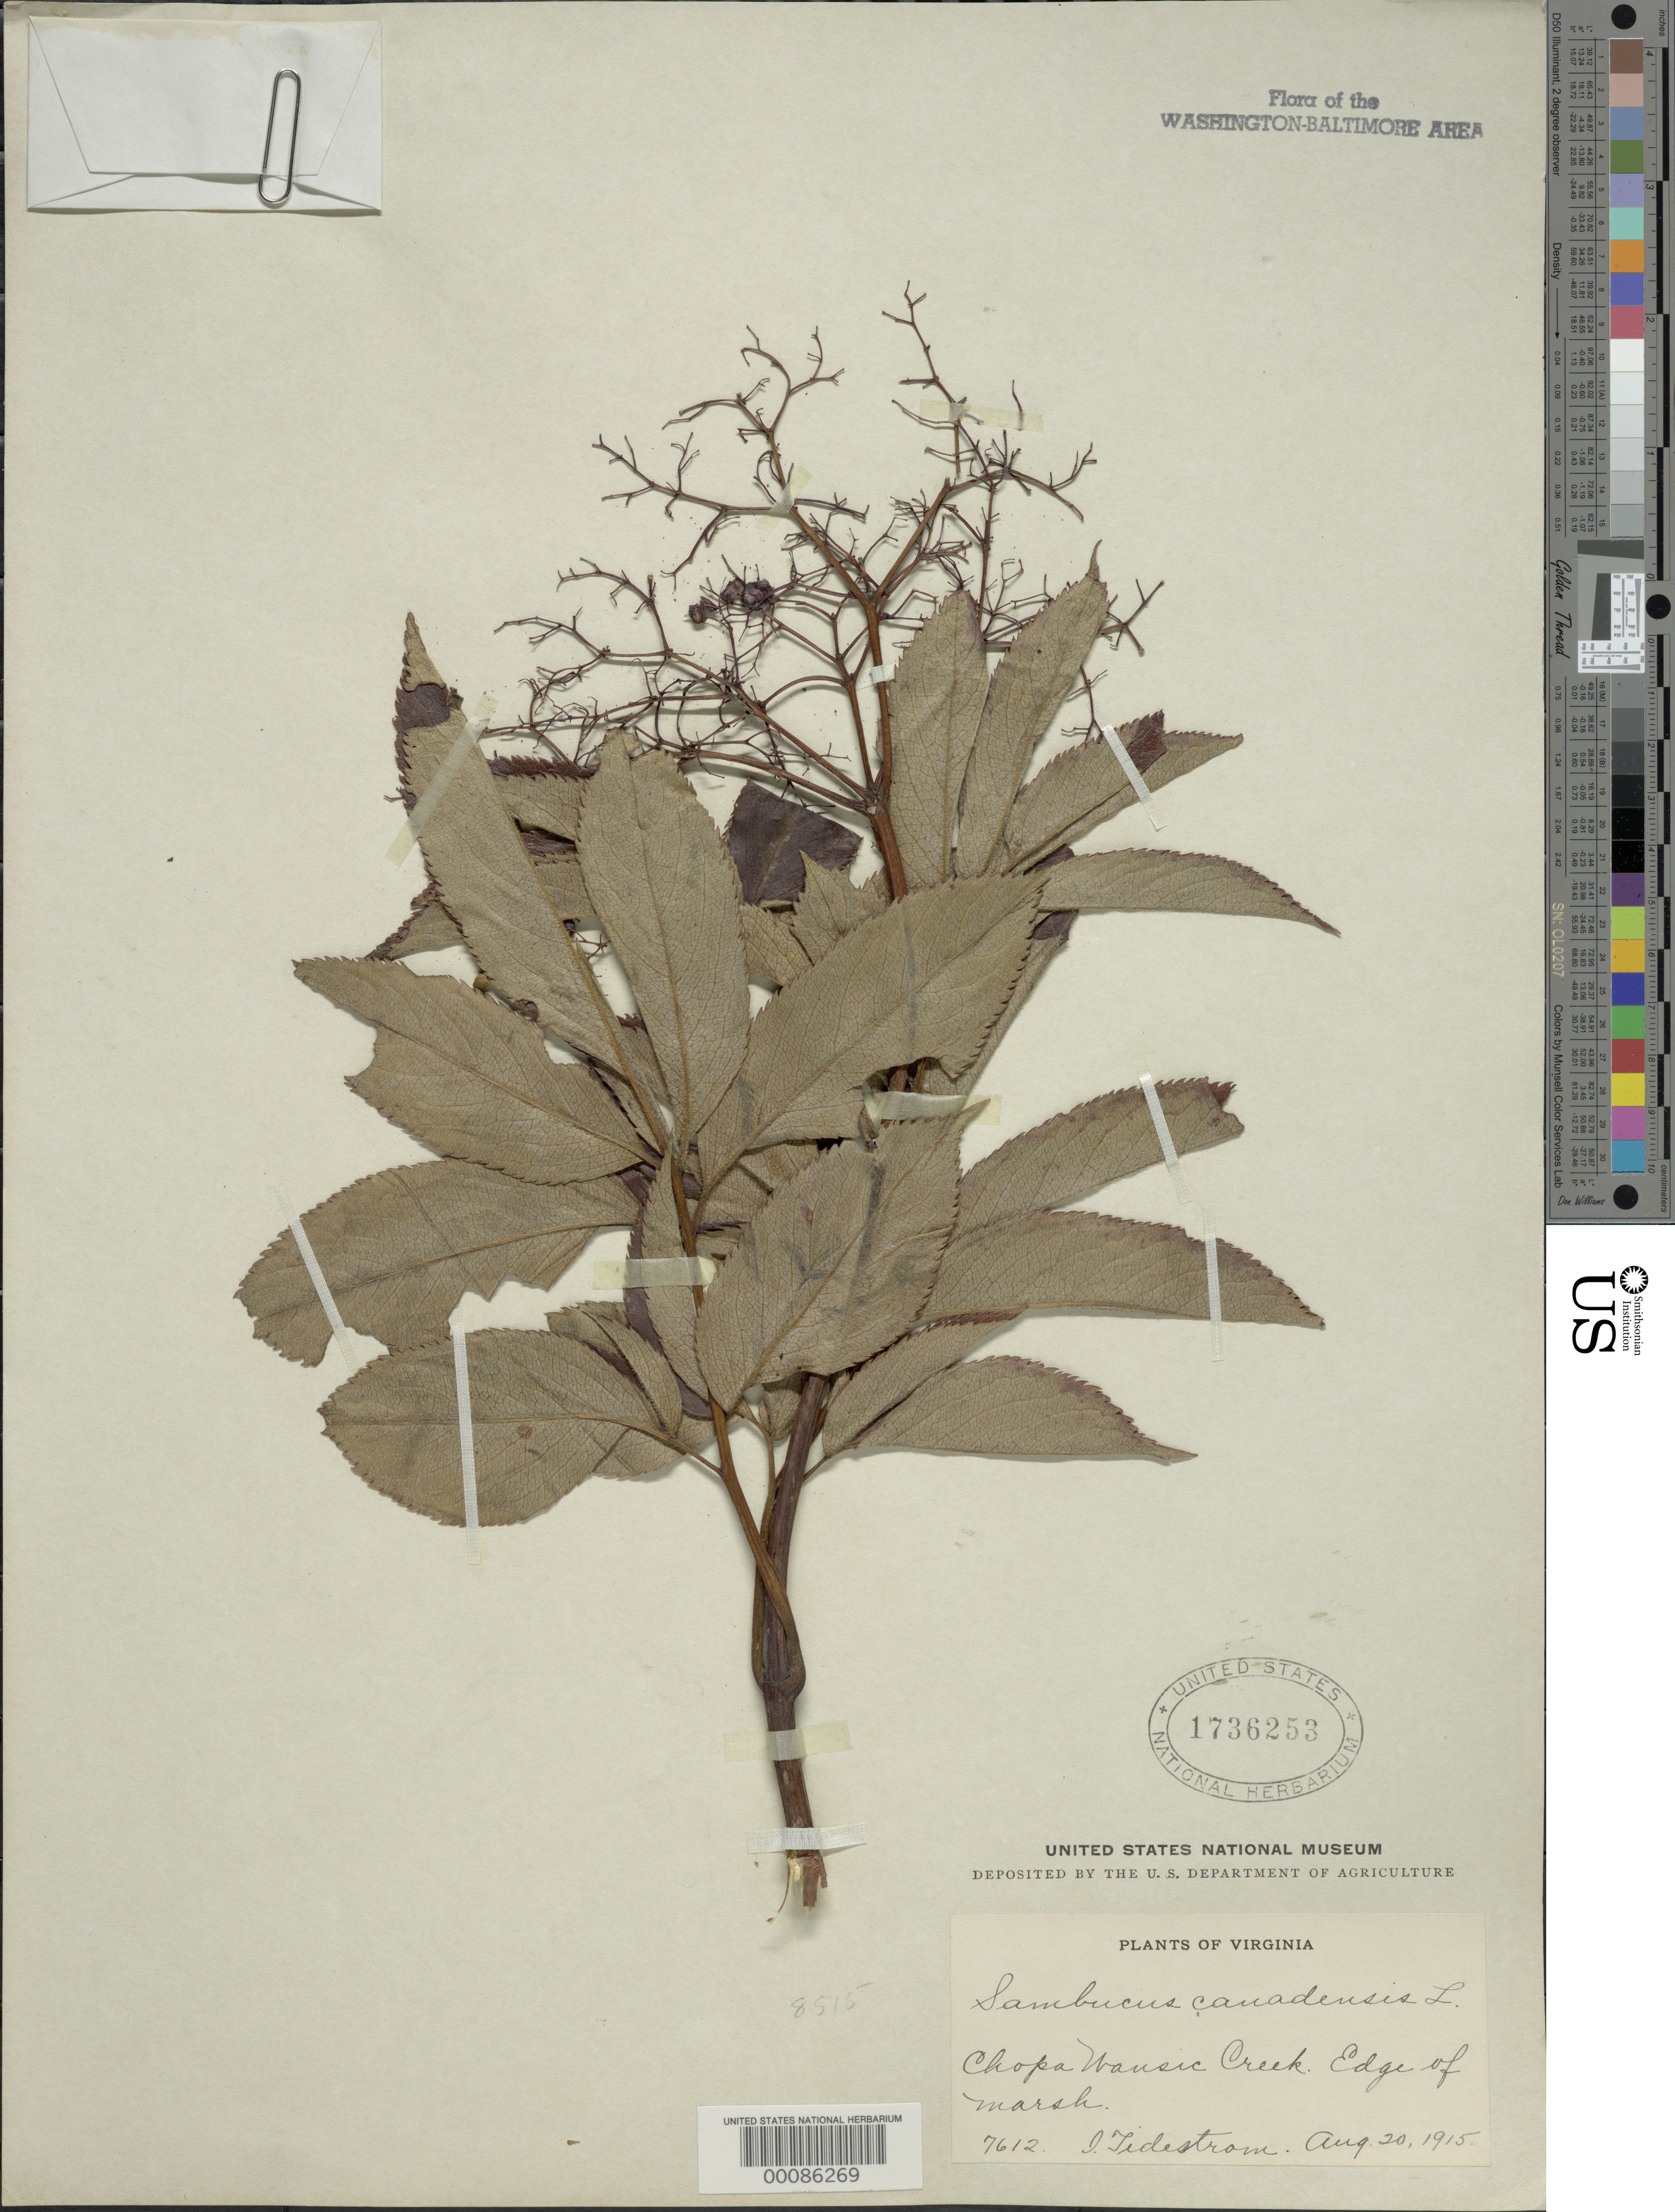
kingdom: Plantae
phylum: Tracheophyta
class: Magnoliopsida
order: Dipsacales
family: Viburnaceae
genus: Sambucus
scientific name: Sambucus canadensis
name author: L.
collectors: I. F. Tidestrom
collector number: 7612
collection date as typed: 20 Aug 1915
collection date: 1915-08-20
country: United States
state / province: Virginia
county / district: Prince William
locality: Chopawamsic Creek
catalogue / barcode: US 1736253